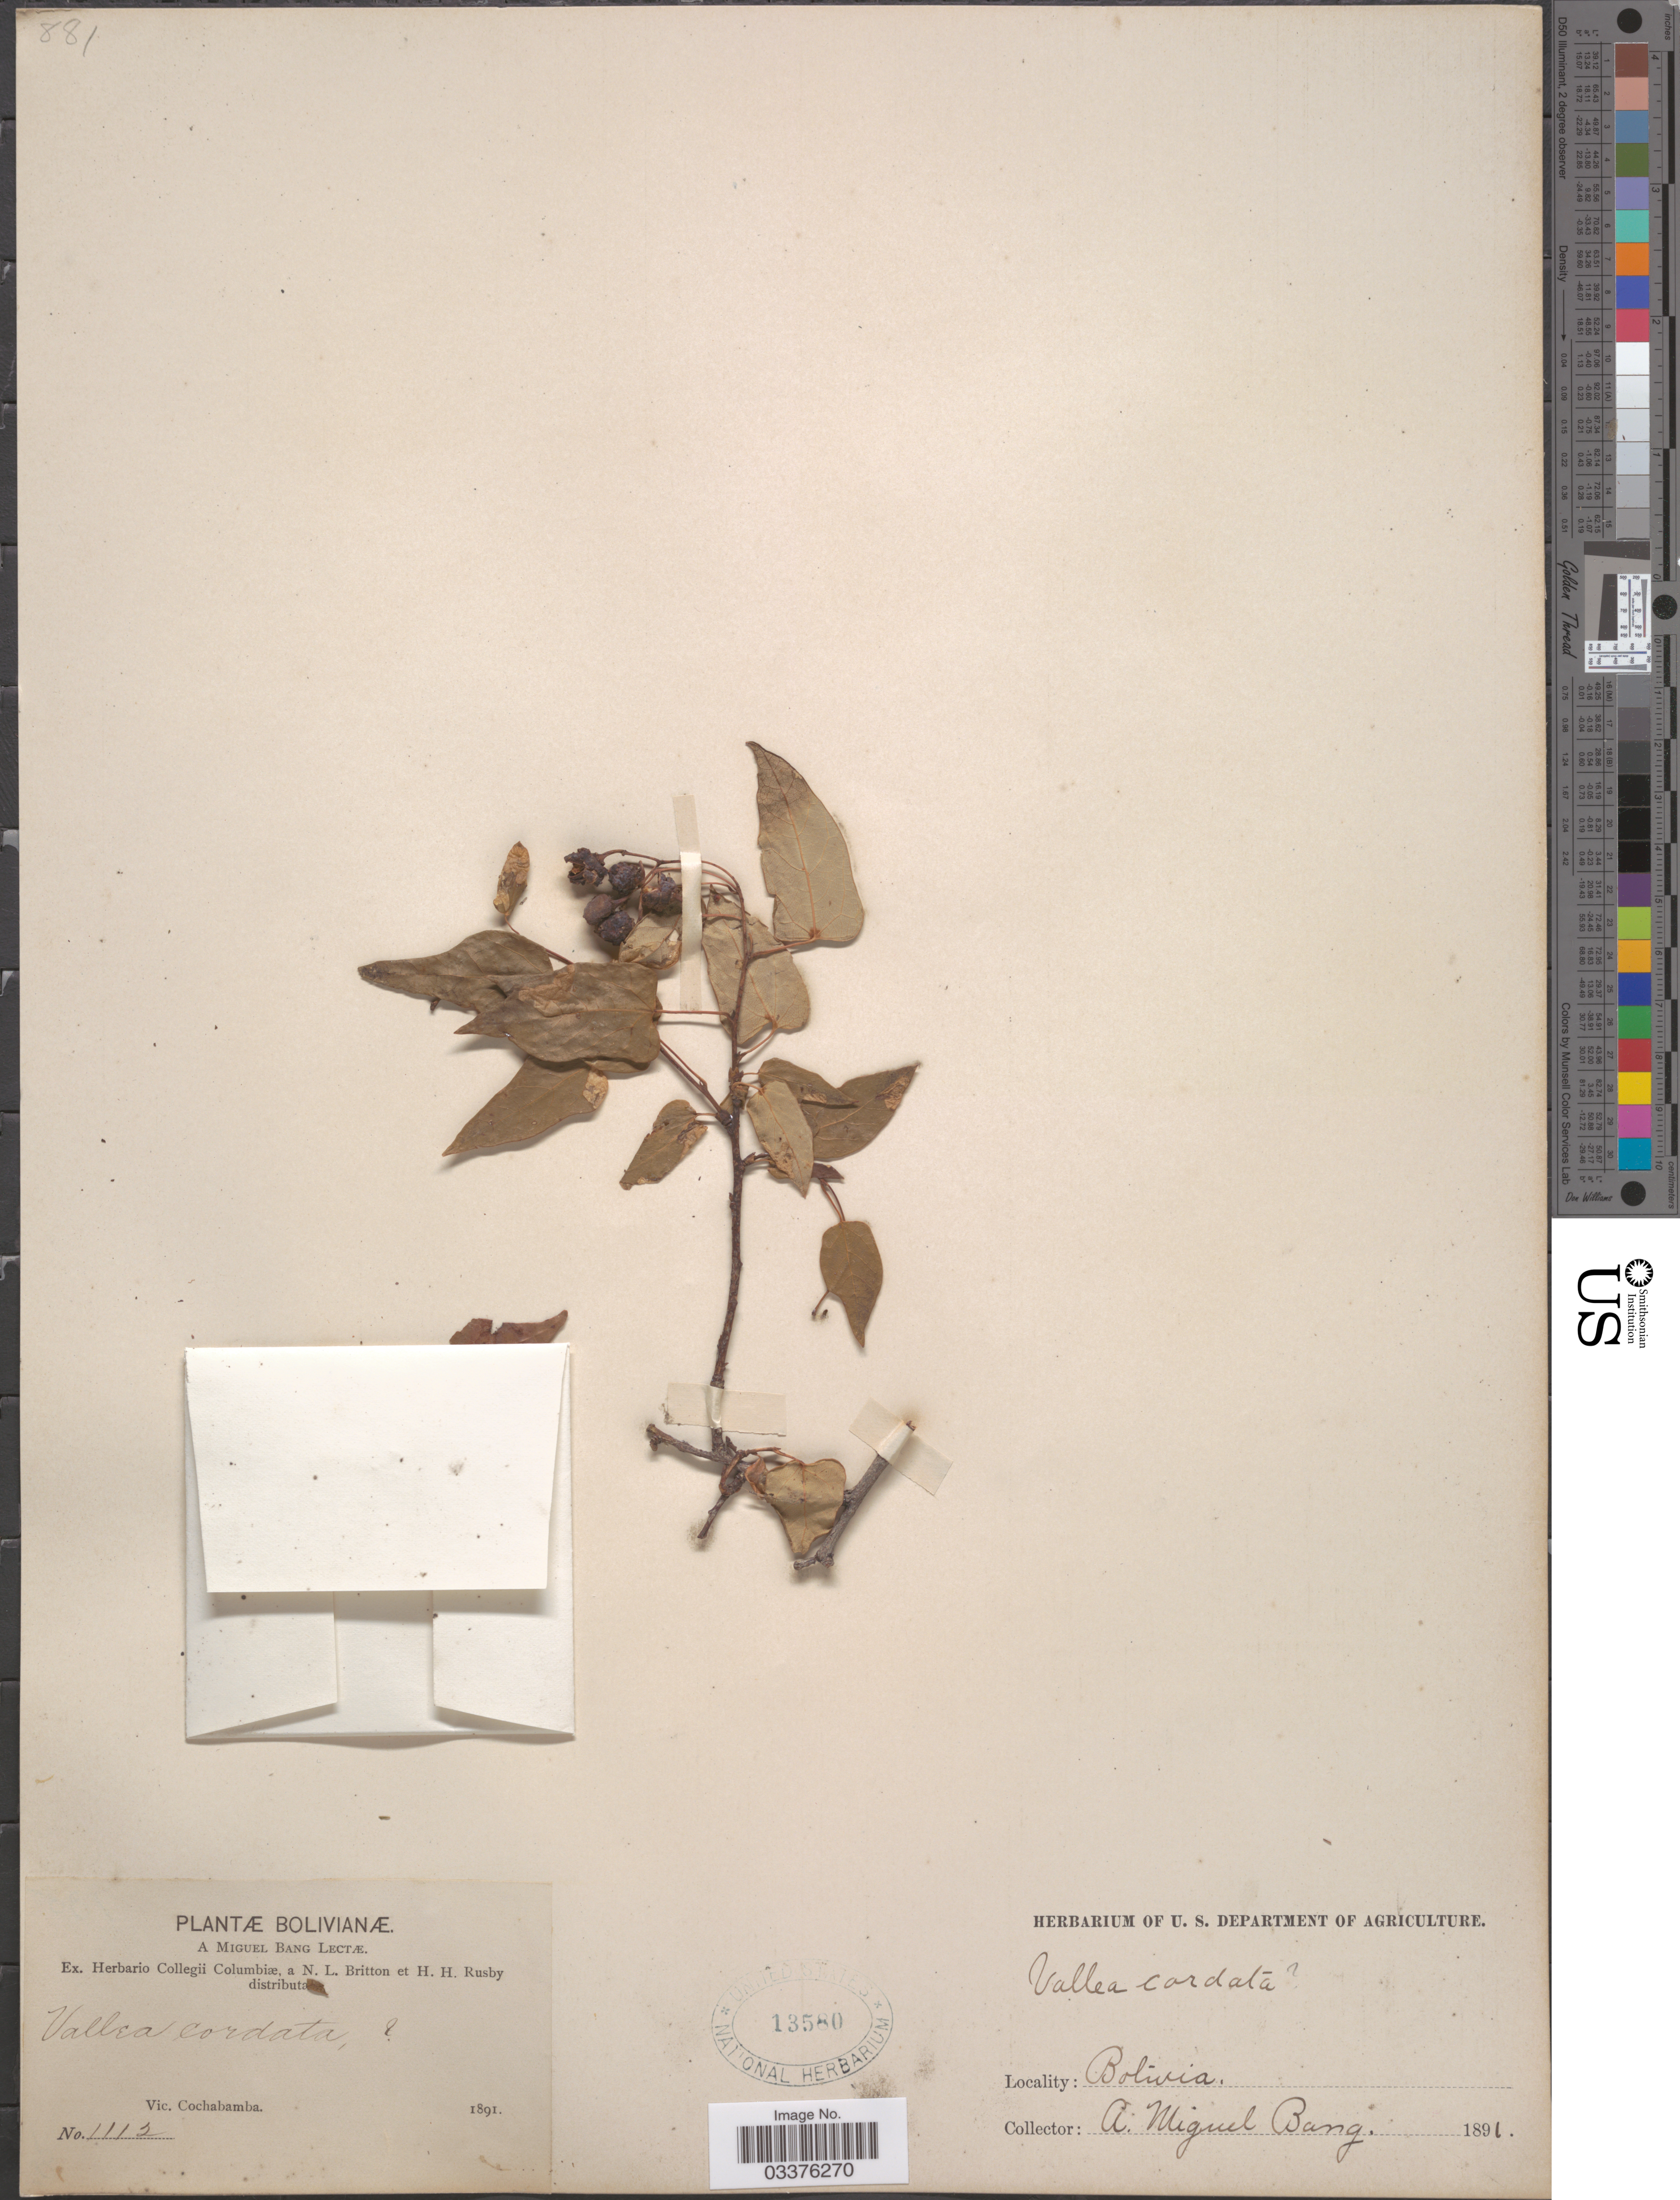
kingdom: Plantae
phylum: Tracheophyta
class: Magnoliopsida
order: Oxalidales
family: Elaeocarpaceae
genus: Vallea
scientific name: Vallea stipularis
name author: L. f.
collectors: M. Bang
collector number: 1112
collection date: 1891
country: Bolivia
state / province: Cochabamba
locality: Vic. Cochabamba.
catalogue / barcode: US 13580